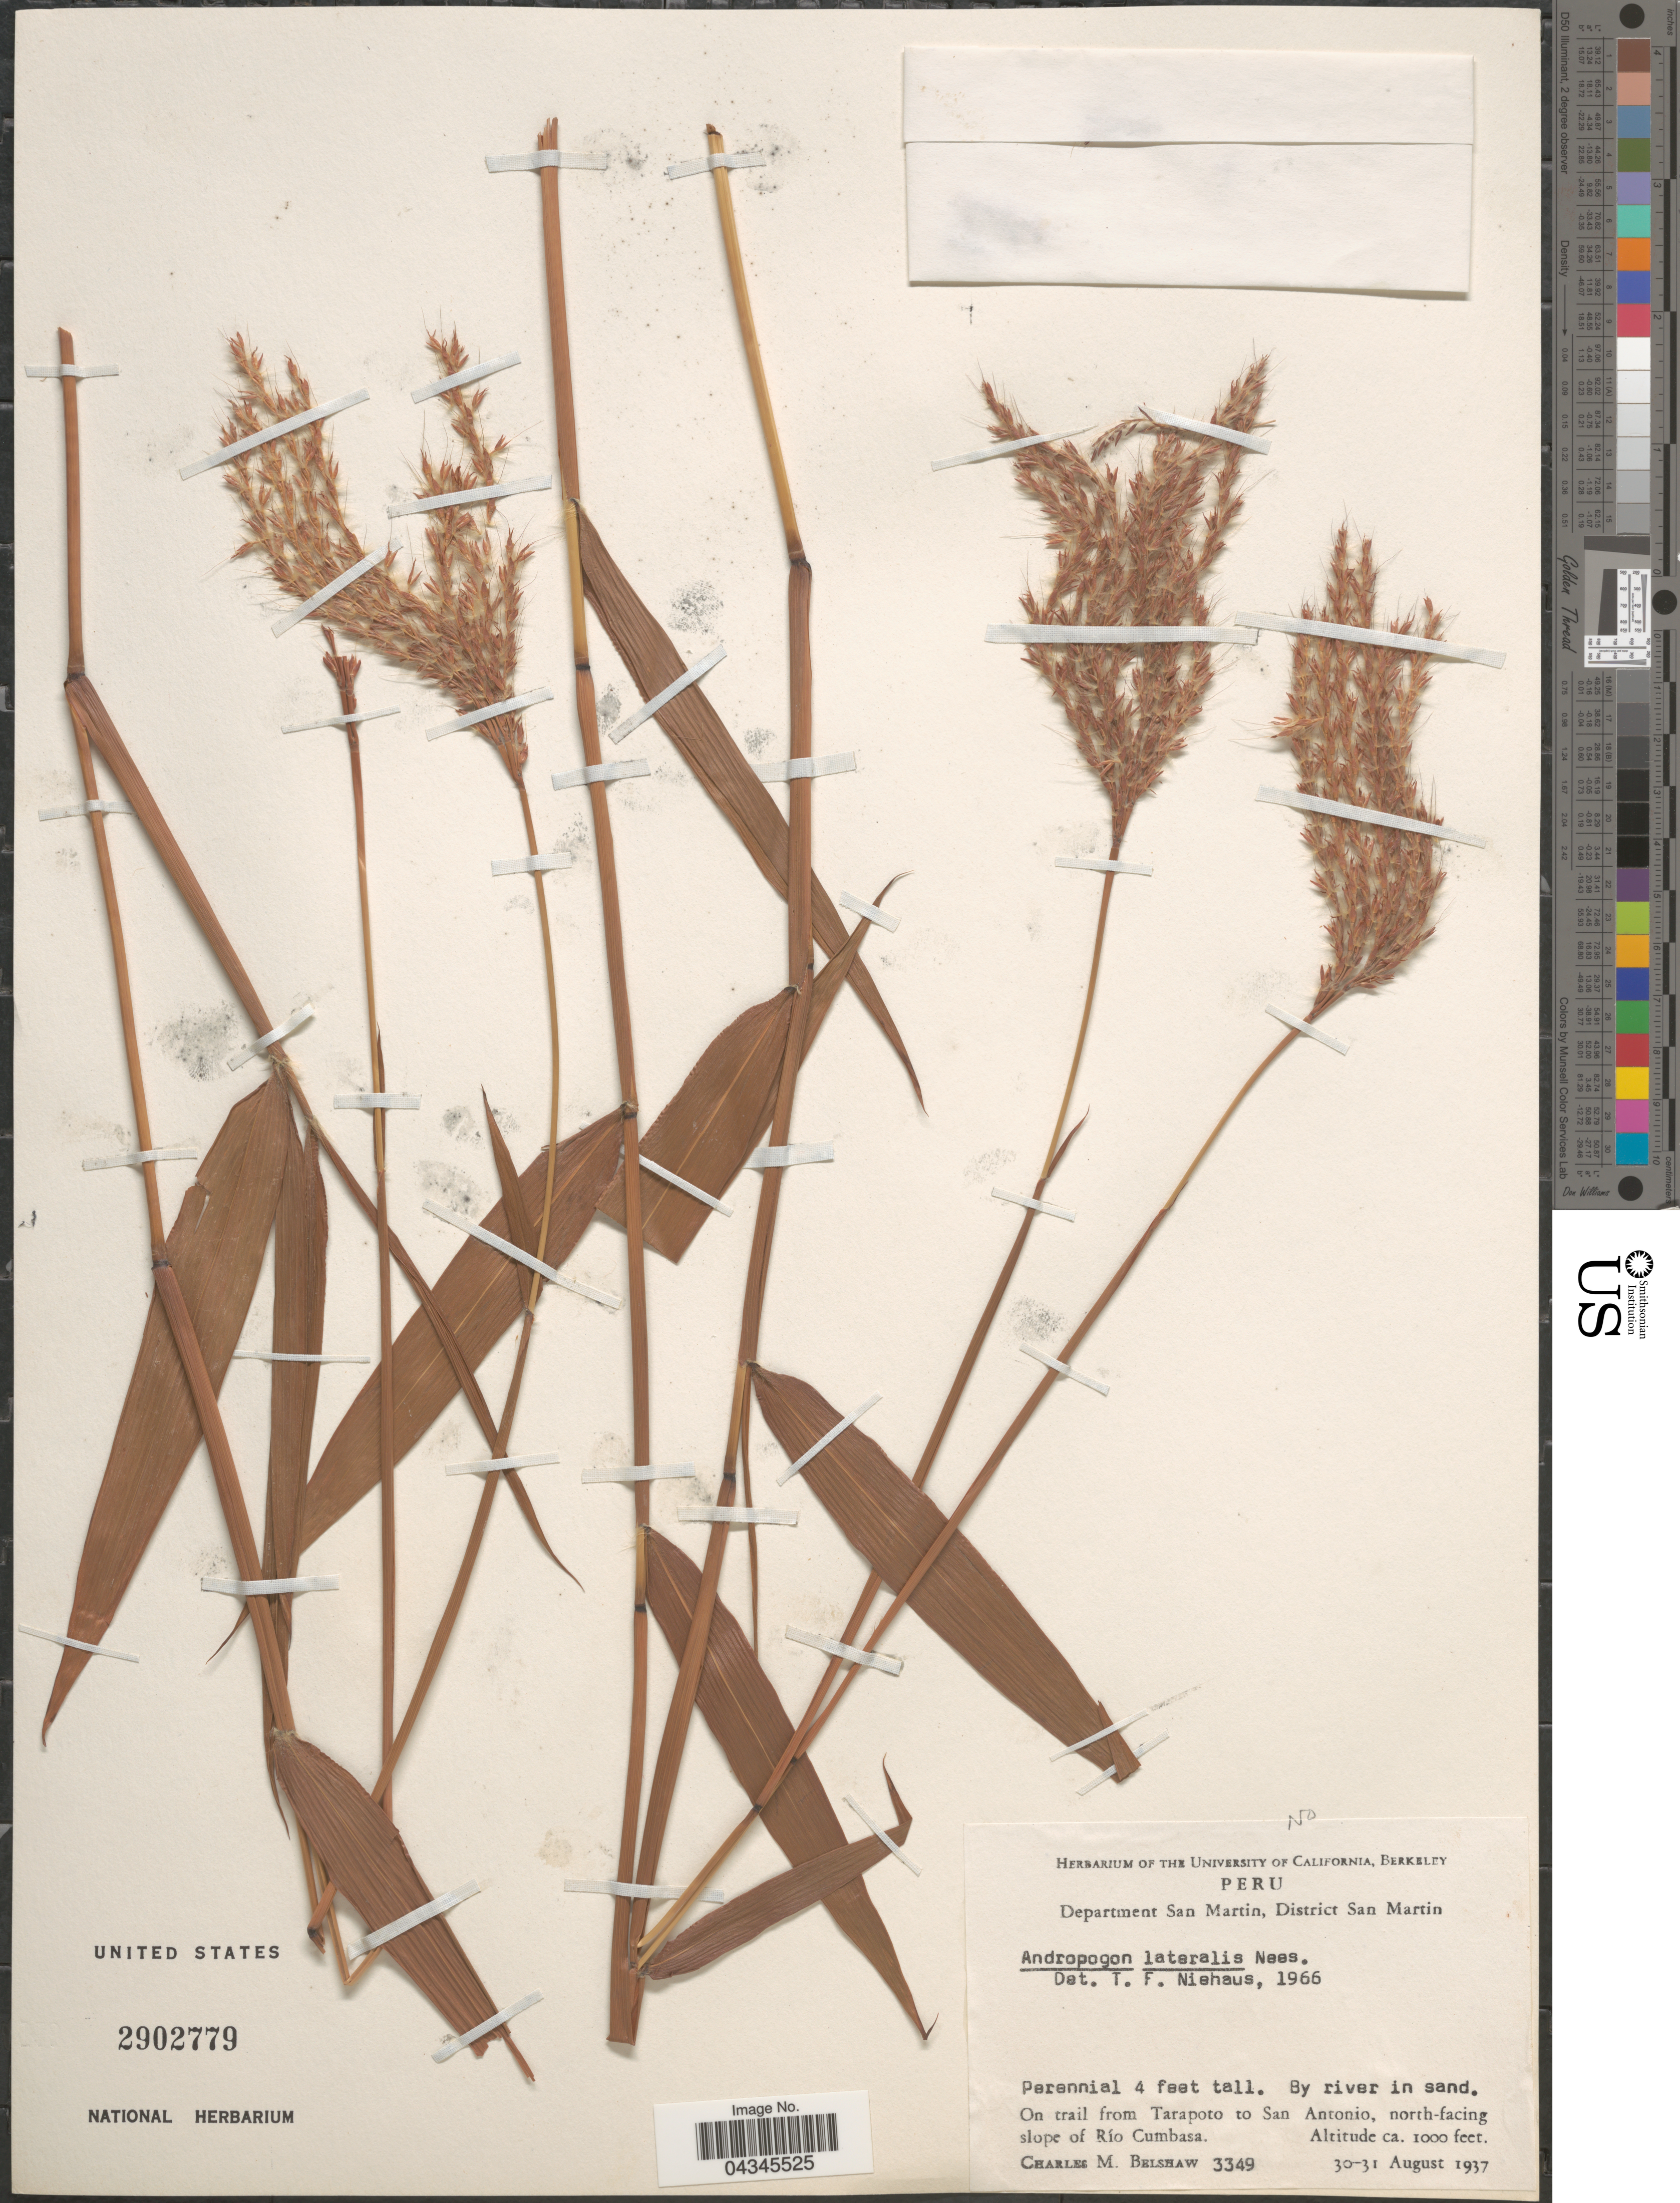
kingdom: Plantae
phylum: Tracheophyta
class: Liliopsida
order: Poales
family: Poaceae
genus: Andropogon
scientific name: Andropogon lateralis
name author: Nees in Mart.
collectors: C. Shaw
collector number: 3349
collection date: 1937-08-30/1937-08-31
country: Peru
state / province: San Martín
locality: Department San Martin, District San Martin. On trail from Tarapoto to San Antonio, north-facing slope of Río Cumbasa.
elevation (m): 305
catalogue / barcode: US 2902779